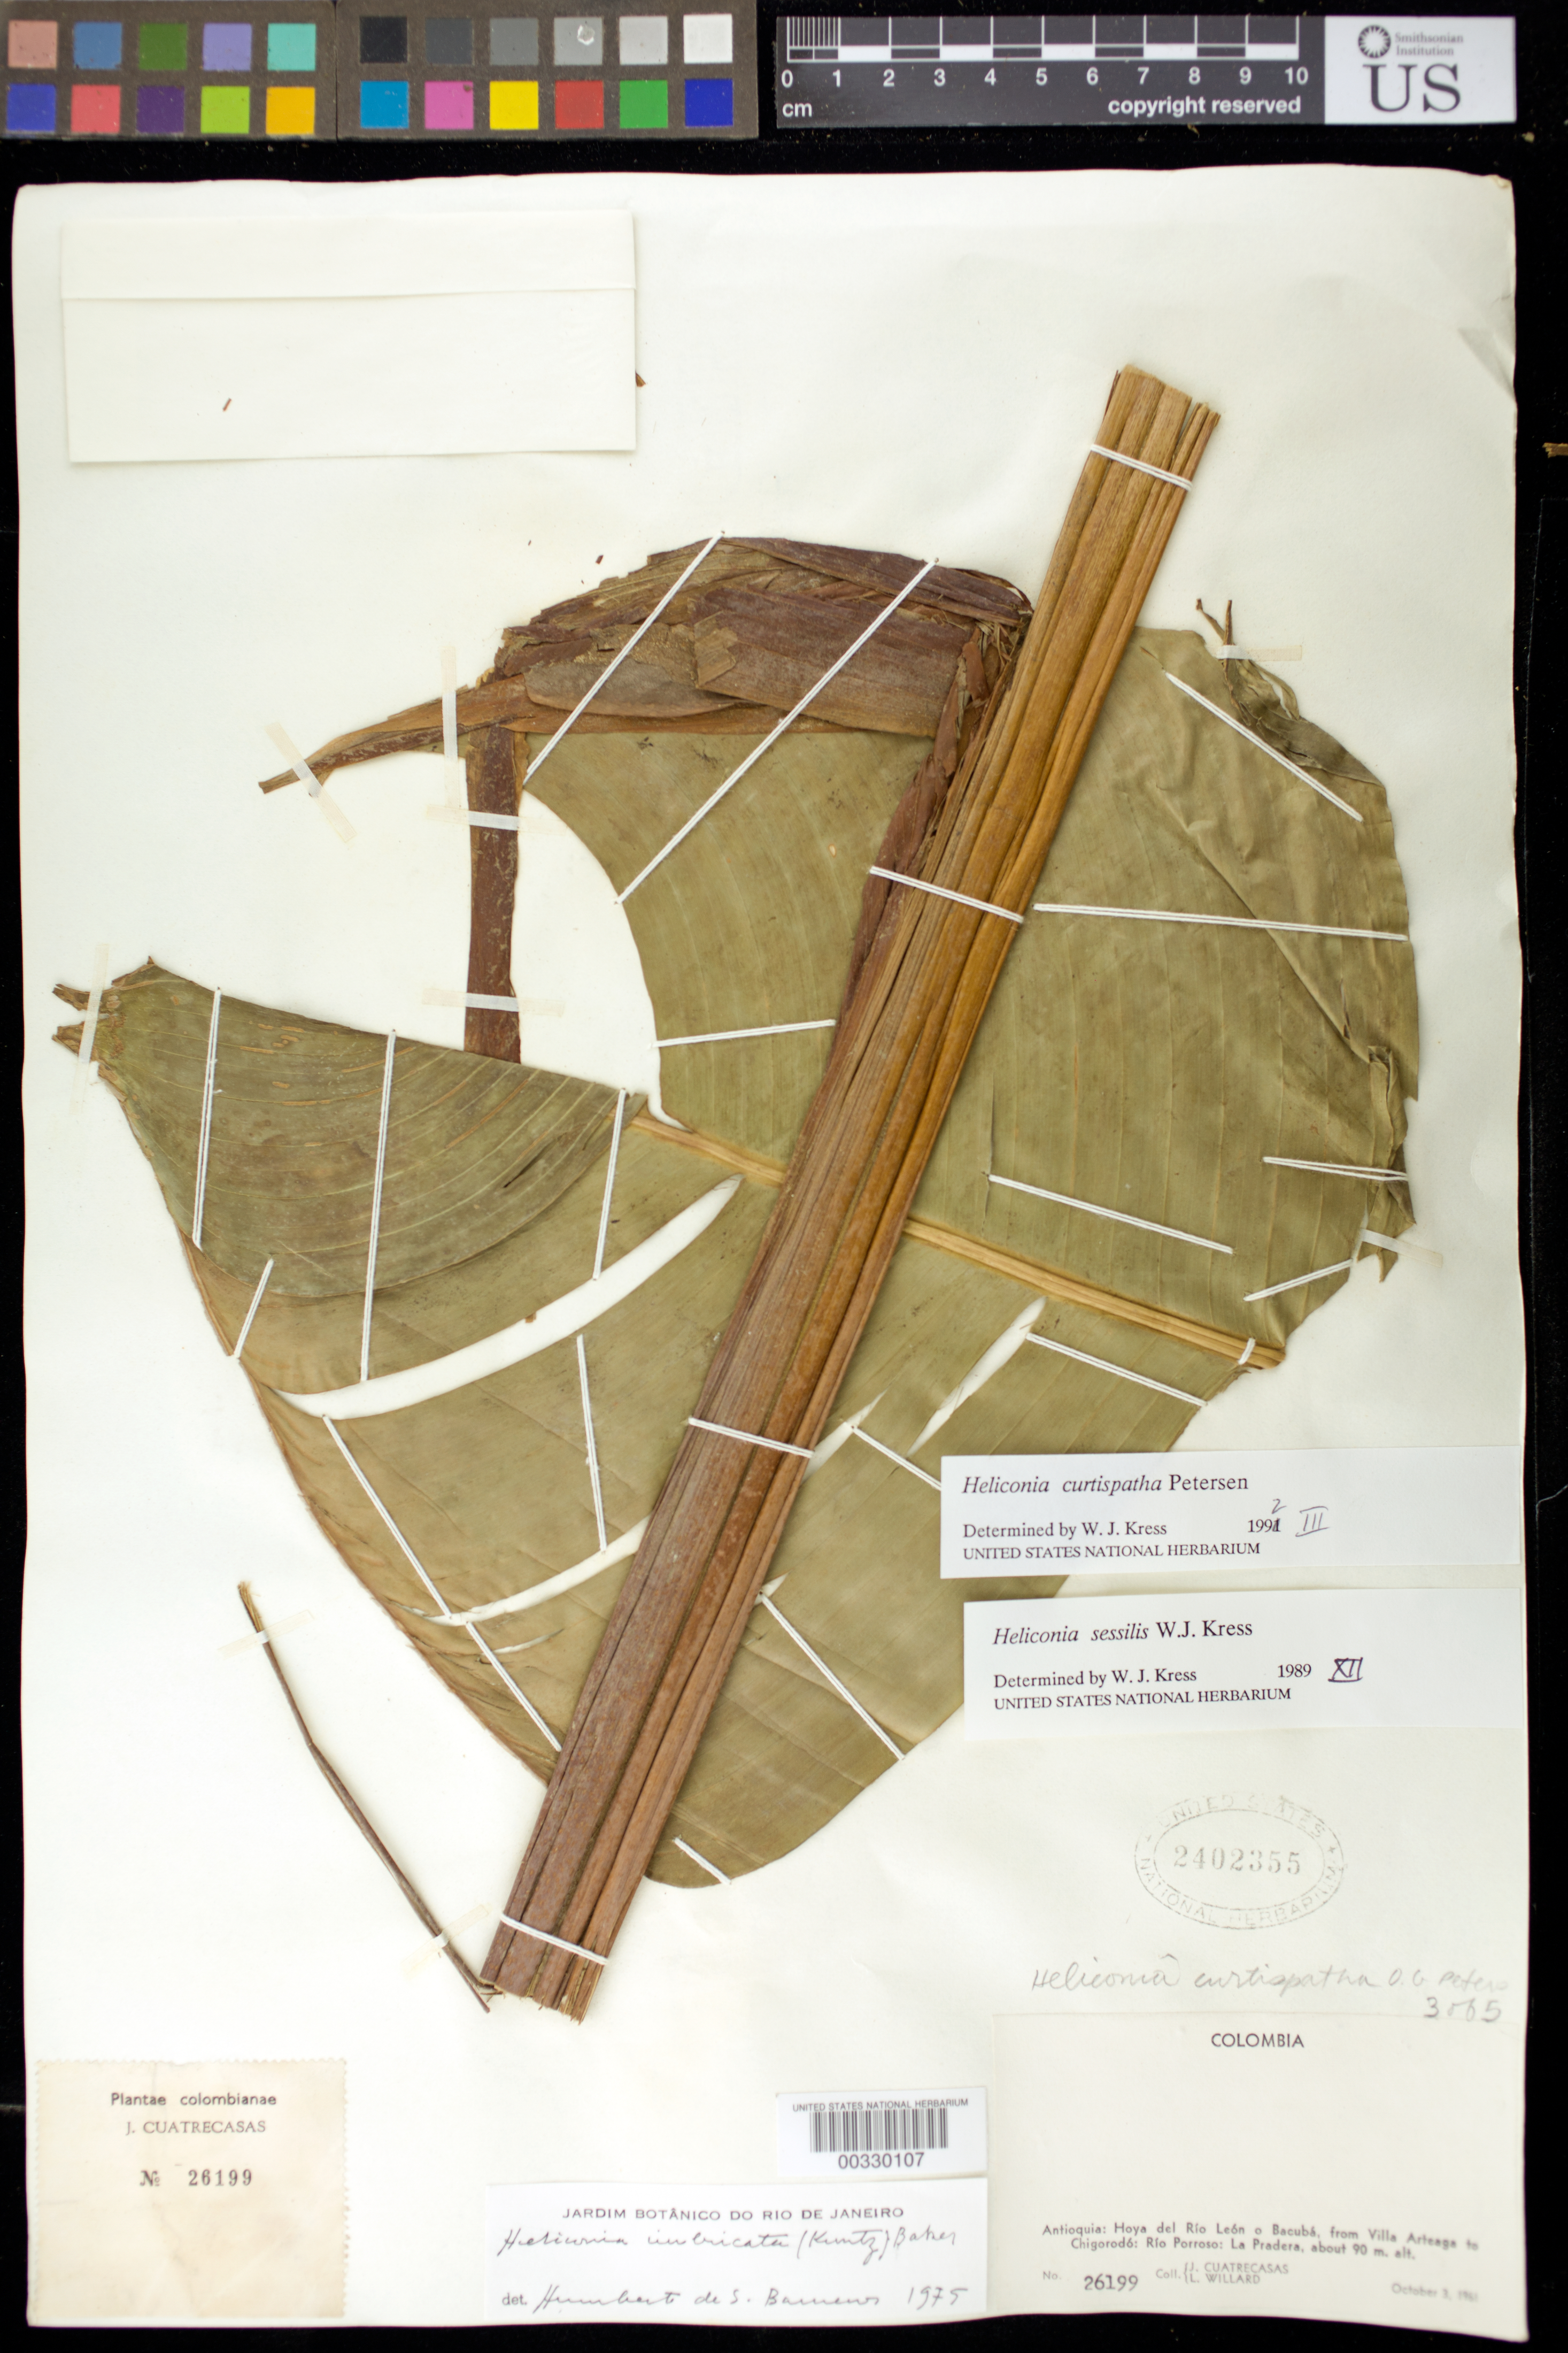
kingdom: Plantae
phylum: Tracheophyta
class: Liliopsida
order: Zingiberales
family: Heliconiaceae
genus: Heliconia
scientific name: Heliconia curtispatha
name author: Petersen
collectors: J. Cuatrecasas & L. Willard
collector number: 26199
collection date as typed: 03 Oct 1961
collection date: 1961-10-03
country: Colombia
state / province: Antioquia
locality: Valley of Rio Leon or Bacuba, from Villa Arteaga to CHigordo, Rio Porroso, La Pradera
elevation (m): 90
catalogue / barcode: US 2402355